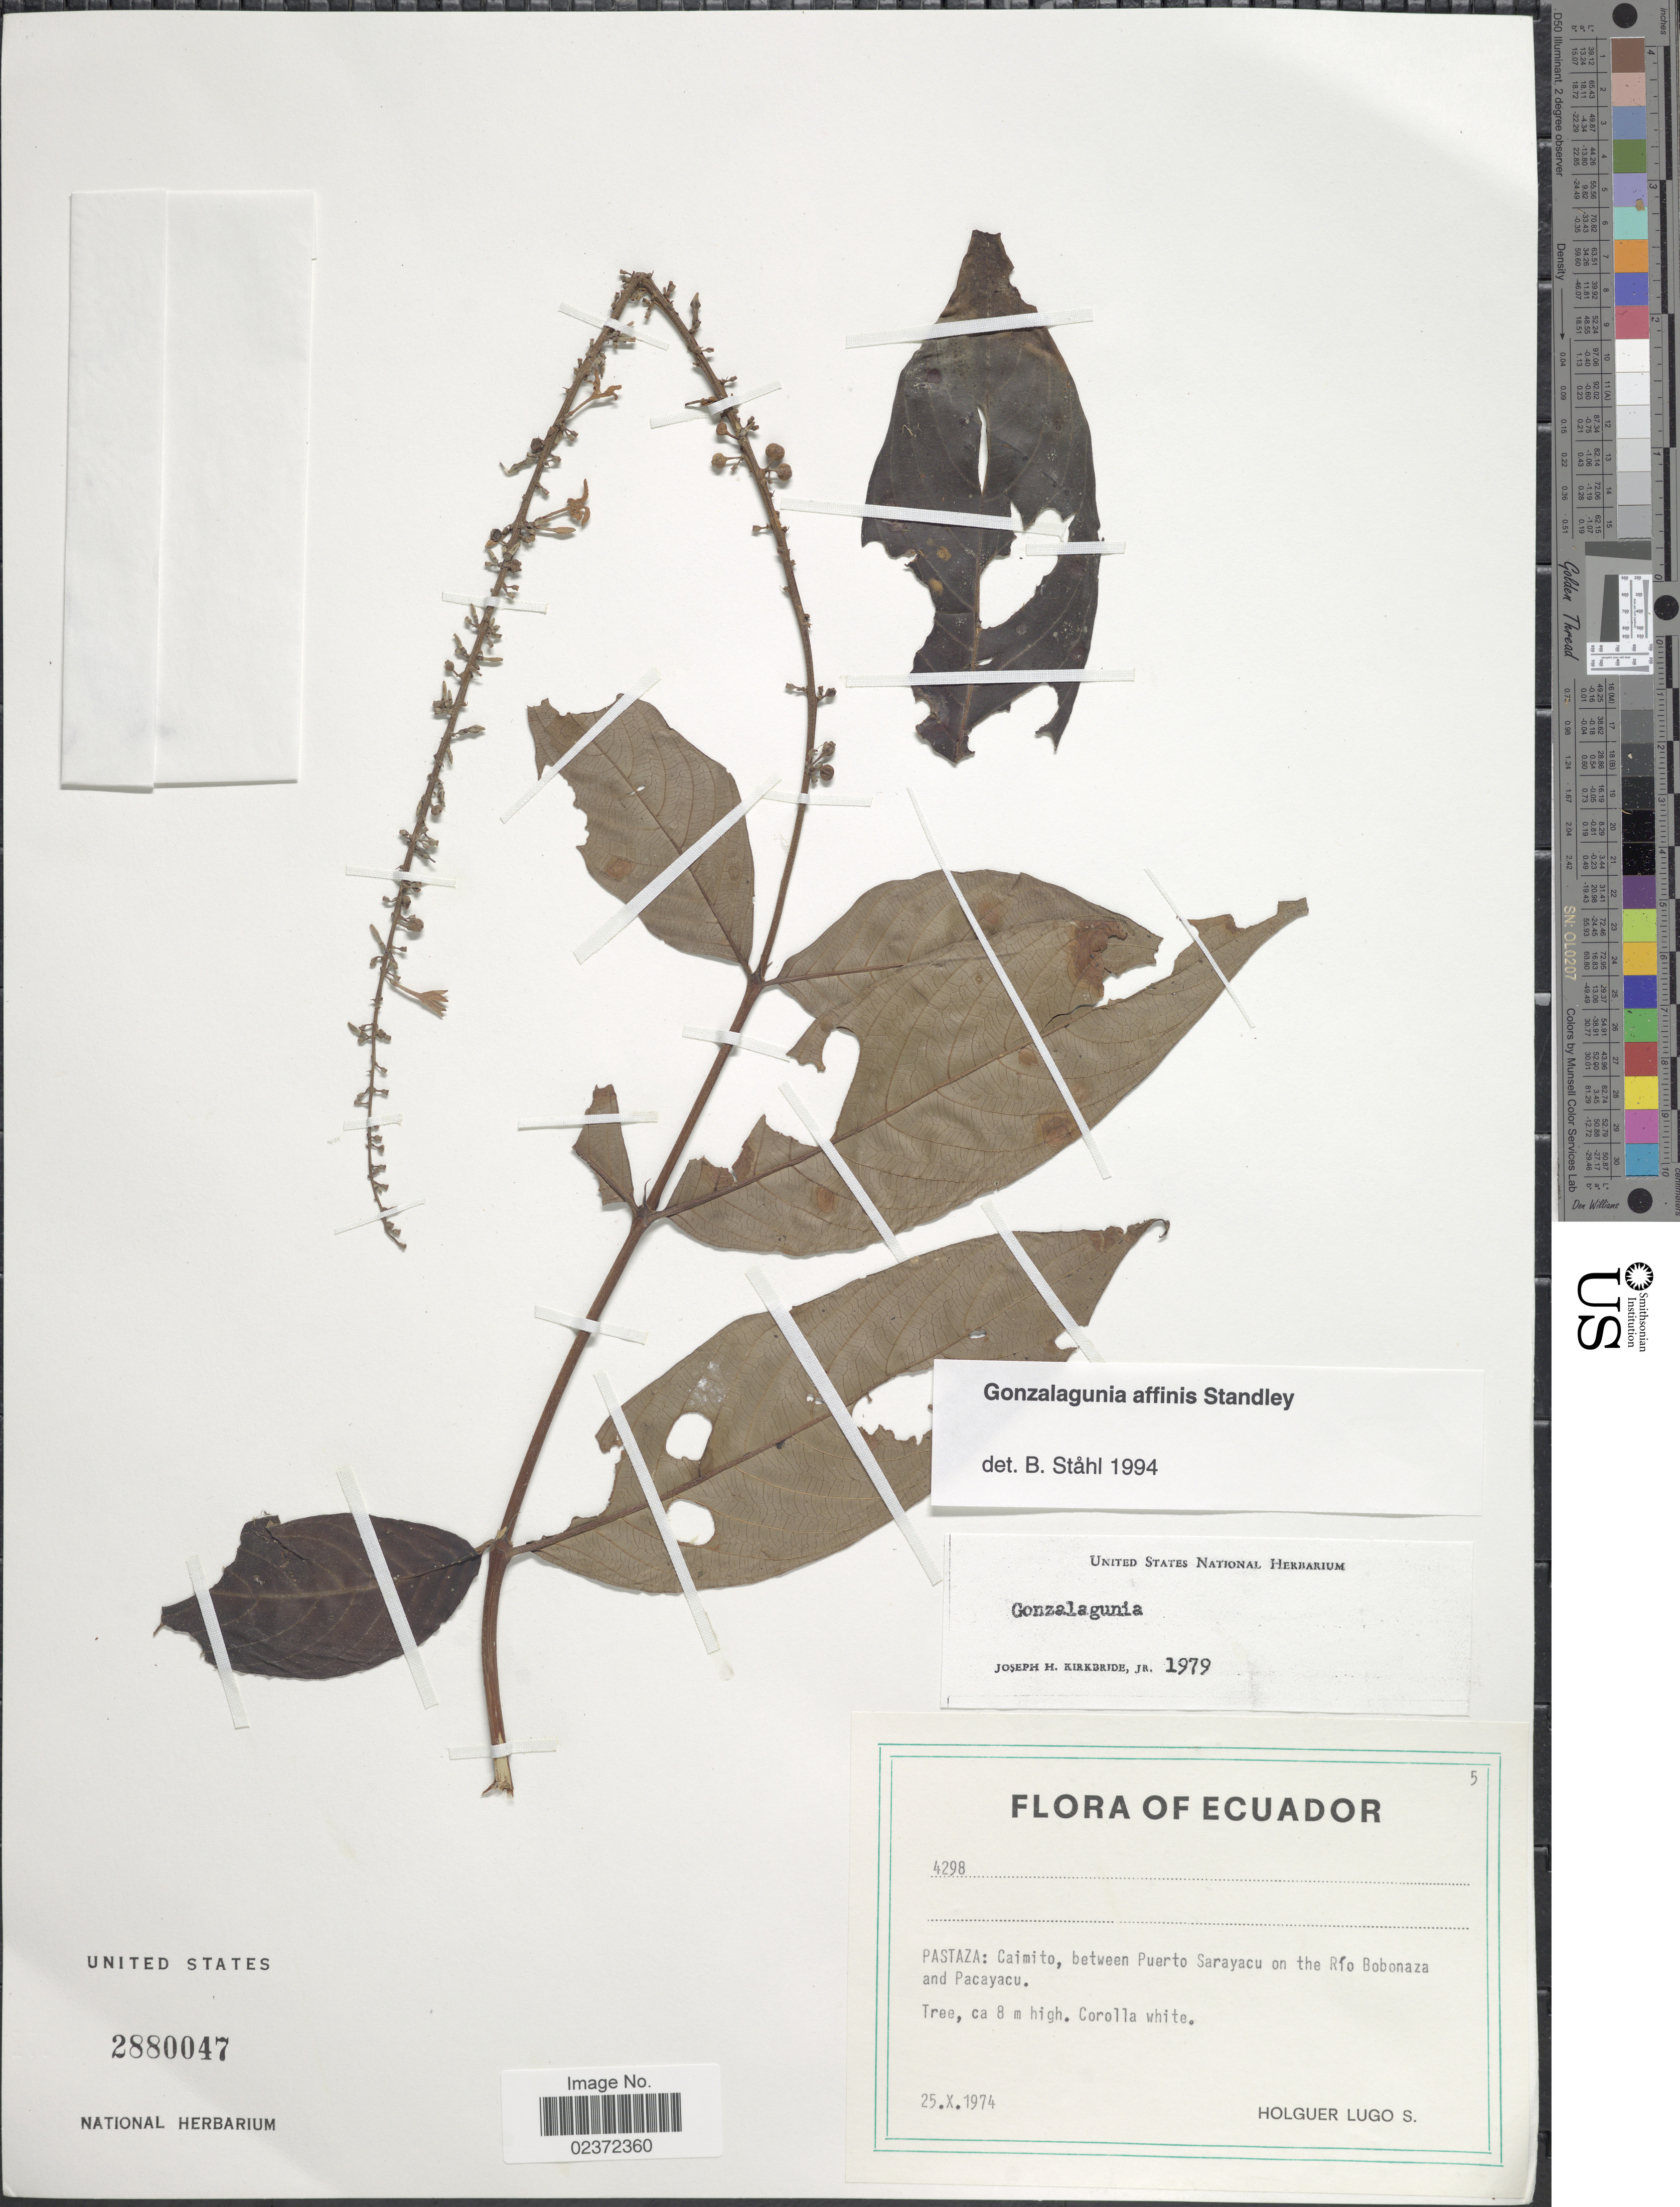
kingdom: Plantae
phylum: Tracheophyta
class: Magnoliopsida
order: Gentianales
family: Rubiaceae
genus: Gonzalagunia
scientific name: Gonzalagunia affinis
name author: Standl. ex Steyerm.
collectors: H. Lugo S.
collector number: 4298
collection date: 1974-10-25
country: Ecuador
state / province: Pastaza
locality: Caimito, between Puerto Sarayacu on the Rio Bobonaza and Pacayacu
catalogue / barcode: US 2880047